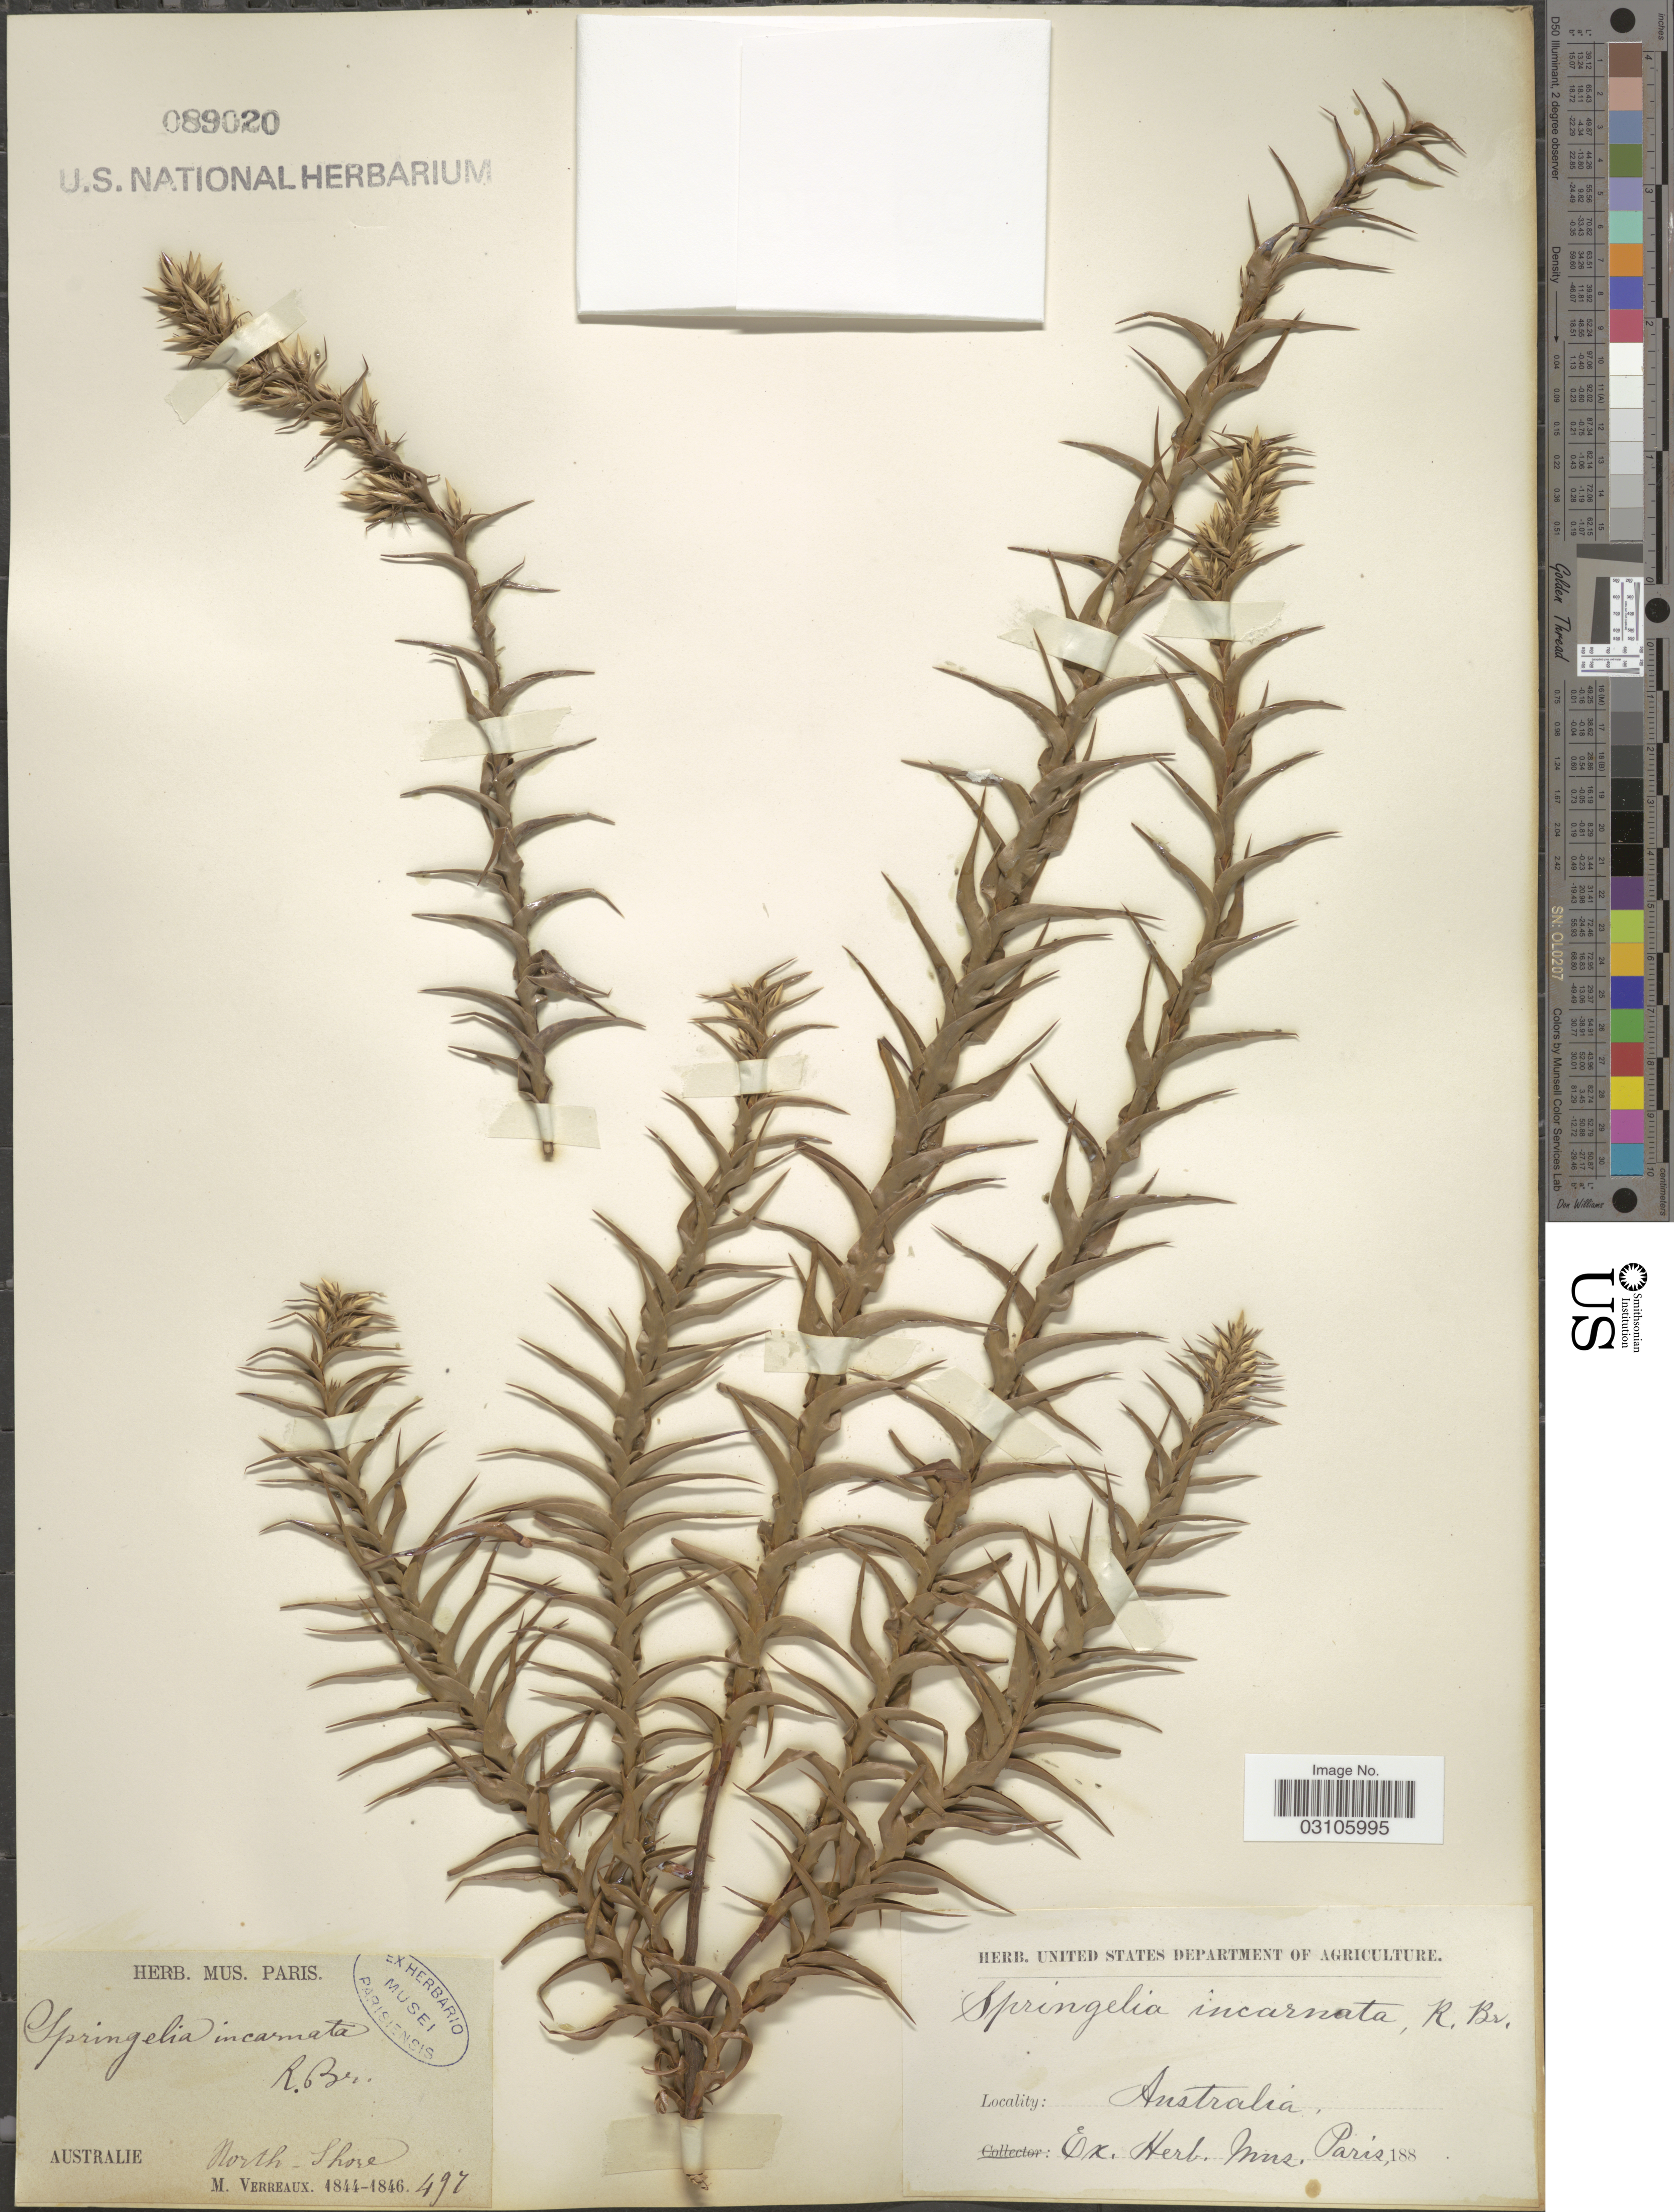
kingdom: Plantae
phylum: Tracheophyta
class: Magnoliopsida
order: Ericales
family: Ericaceae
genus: Sprengelia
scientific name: Sprengelia incarnata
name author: L.S. Sm.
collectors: M. Verreaux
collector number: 497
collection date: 1844/1846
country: Australia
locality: North-Shore.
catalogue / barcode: US 89020